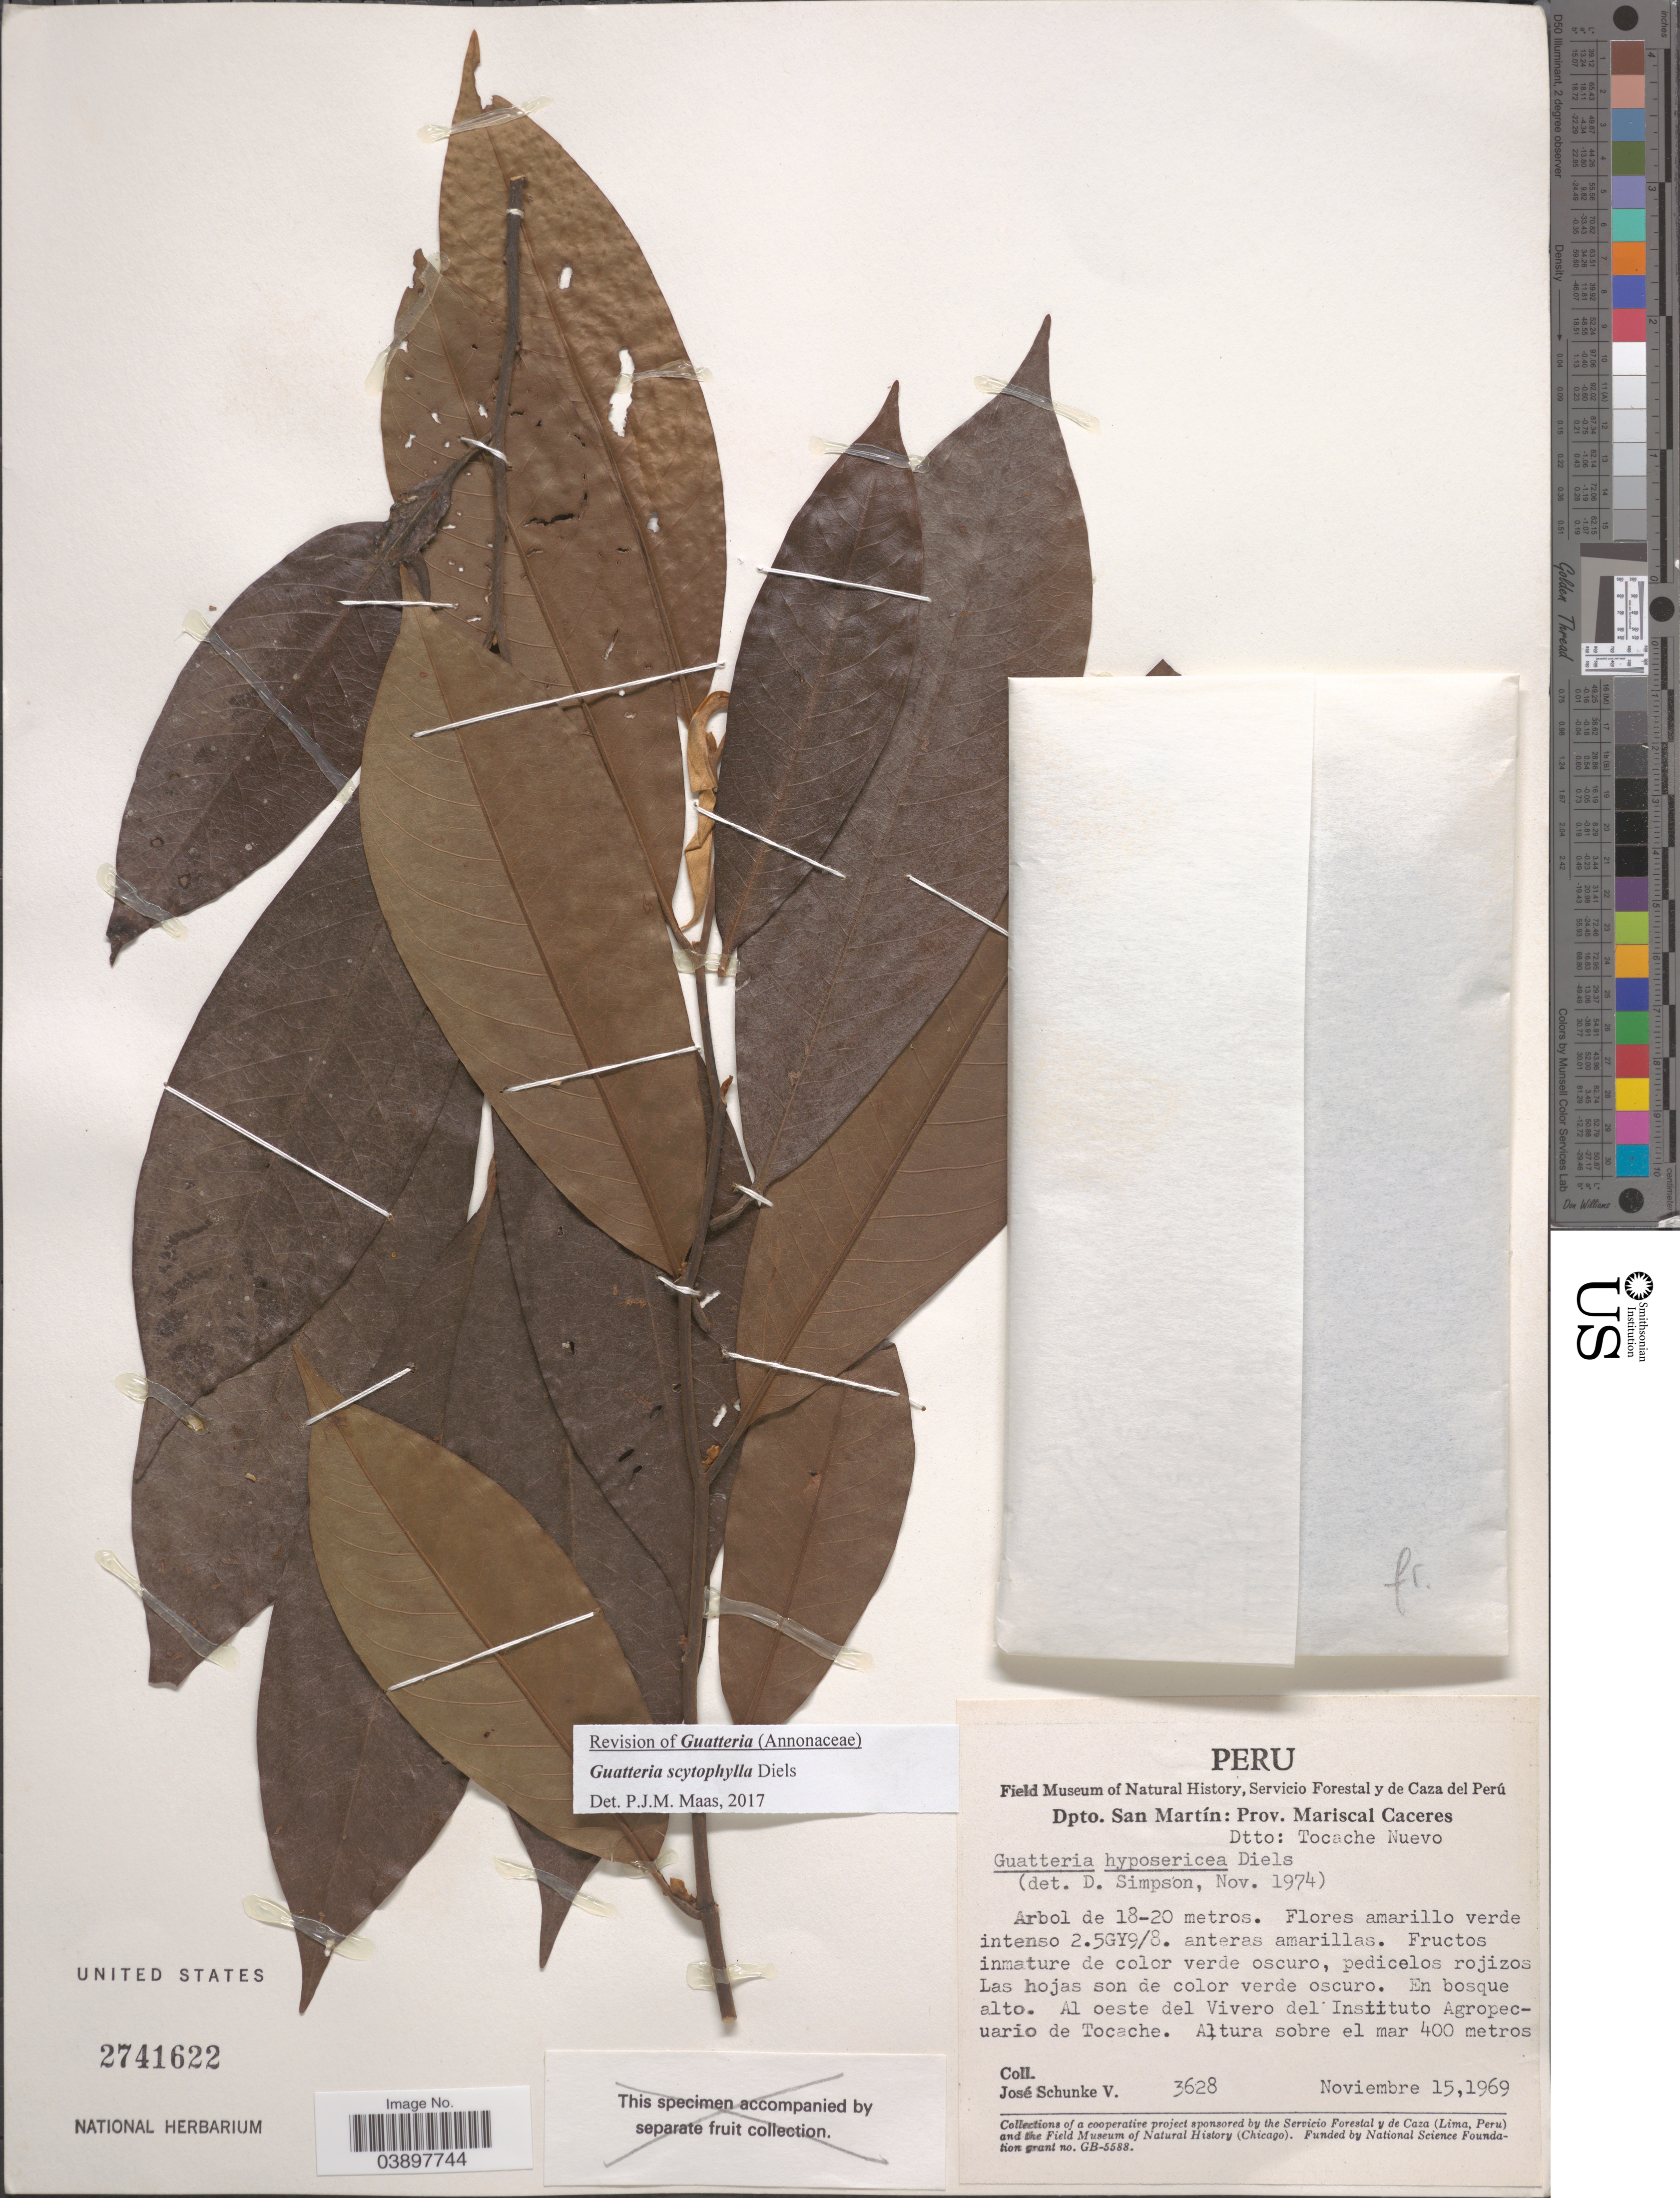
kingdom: Plantae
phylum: Tracheophyta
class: Magnoliopsida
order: Magnoliales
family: Annonaceae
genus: Guatteria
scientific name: Guatteria scytophylla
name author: Diels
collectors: J. Schunke Vigo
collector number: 3628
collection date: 1969-11-15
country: Peru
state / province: San Martín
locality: Dpto. San Martín: Prov. Mariscal Caceres. Dtto. Tocache Nuevo. Al oeste del Vivero del Instituto Agropecuario de Tocache.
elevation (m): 400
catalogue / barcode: US 2741622